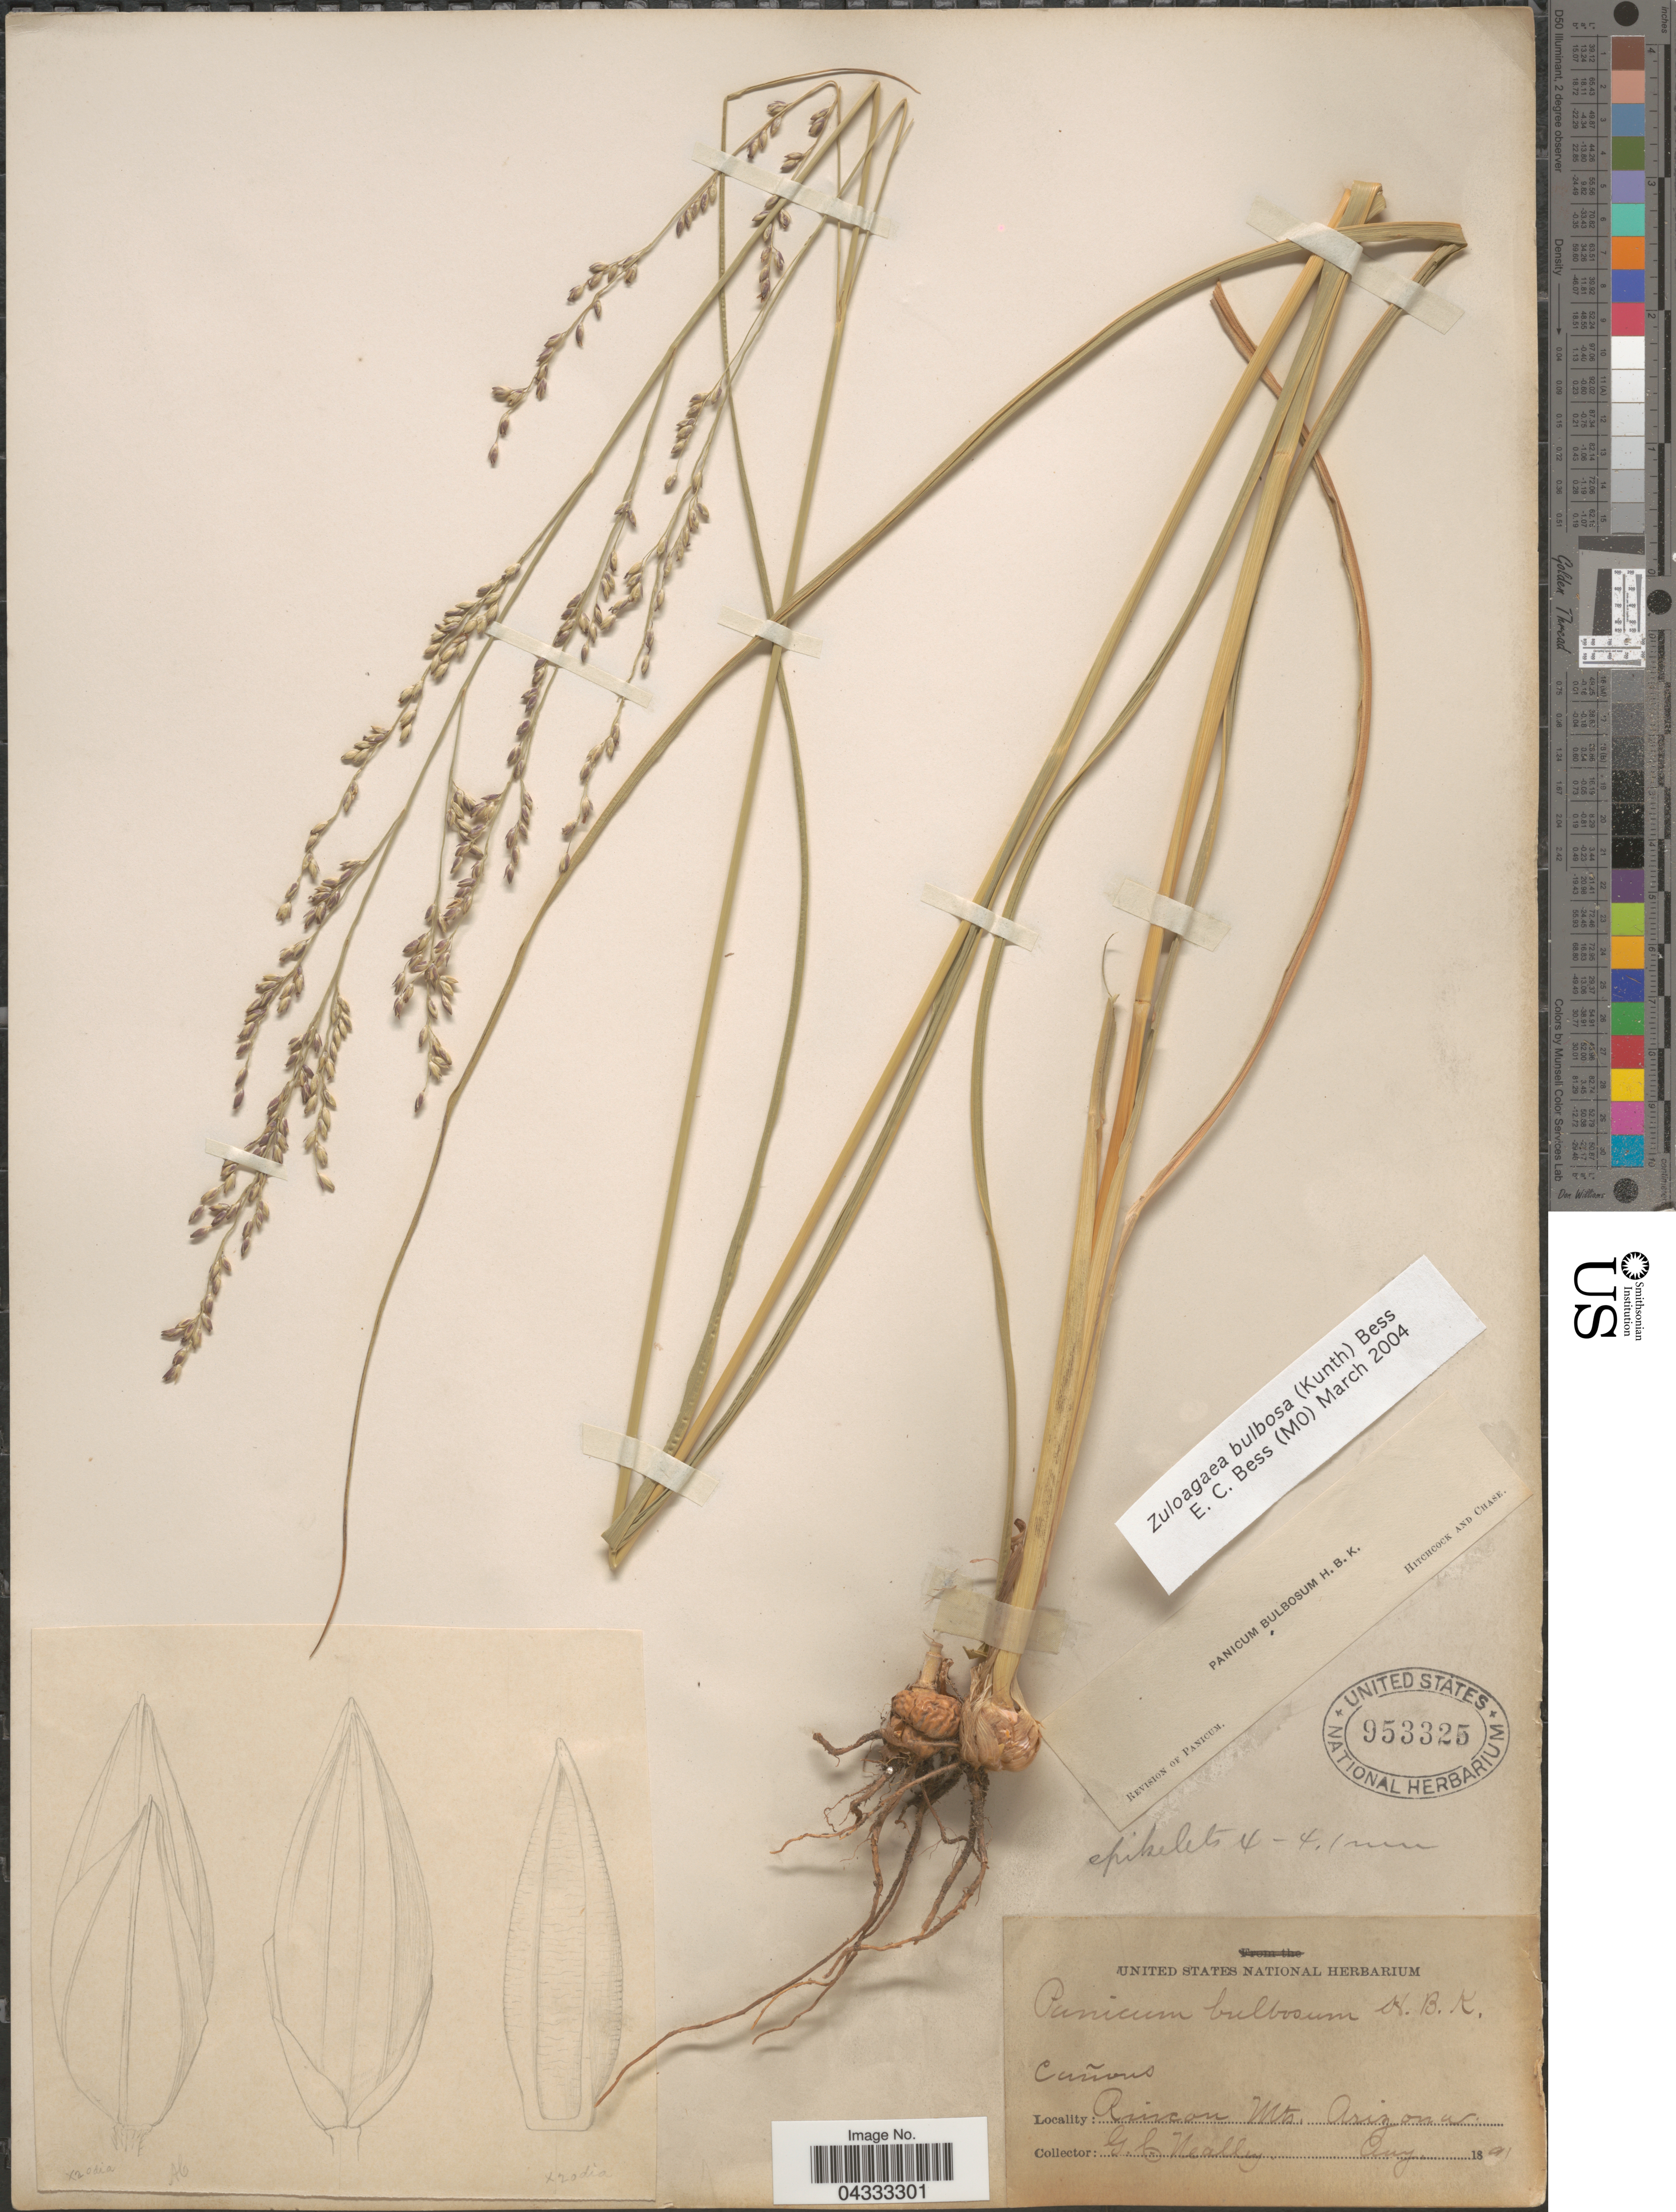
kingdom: Plantae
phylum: Tracheophyta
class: Liliopsida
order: Poales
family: Poaceae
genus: Zuloagaea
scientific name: Zuloagaea bulbosa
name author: (Kunth) E. Bess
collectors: G. C. Nealley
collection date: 1891-08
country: United States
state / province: Arizona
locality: Cañons. Rincon Mts.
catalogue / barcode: US 953325